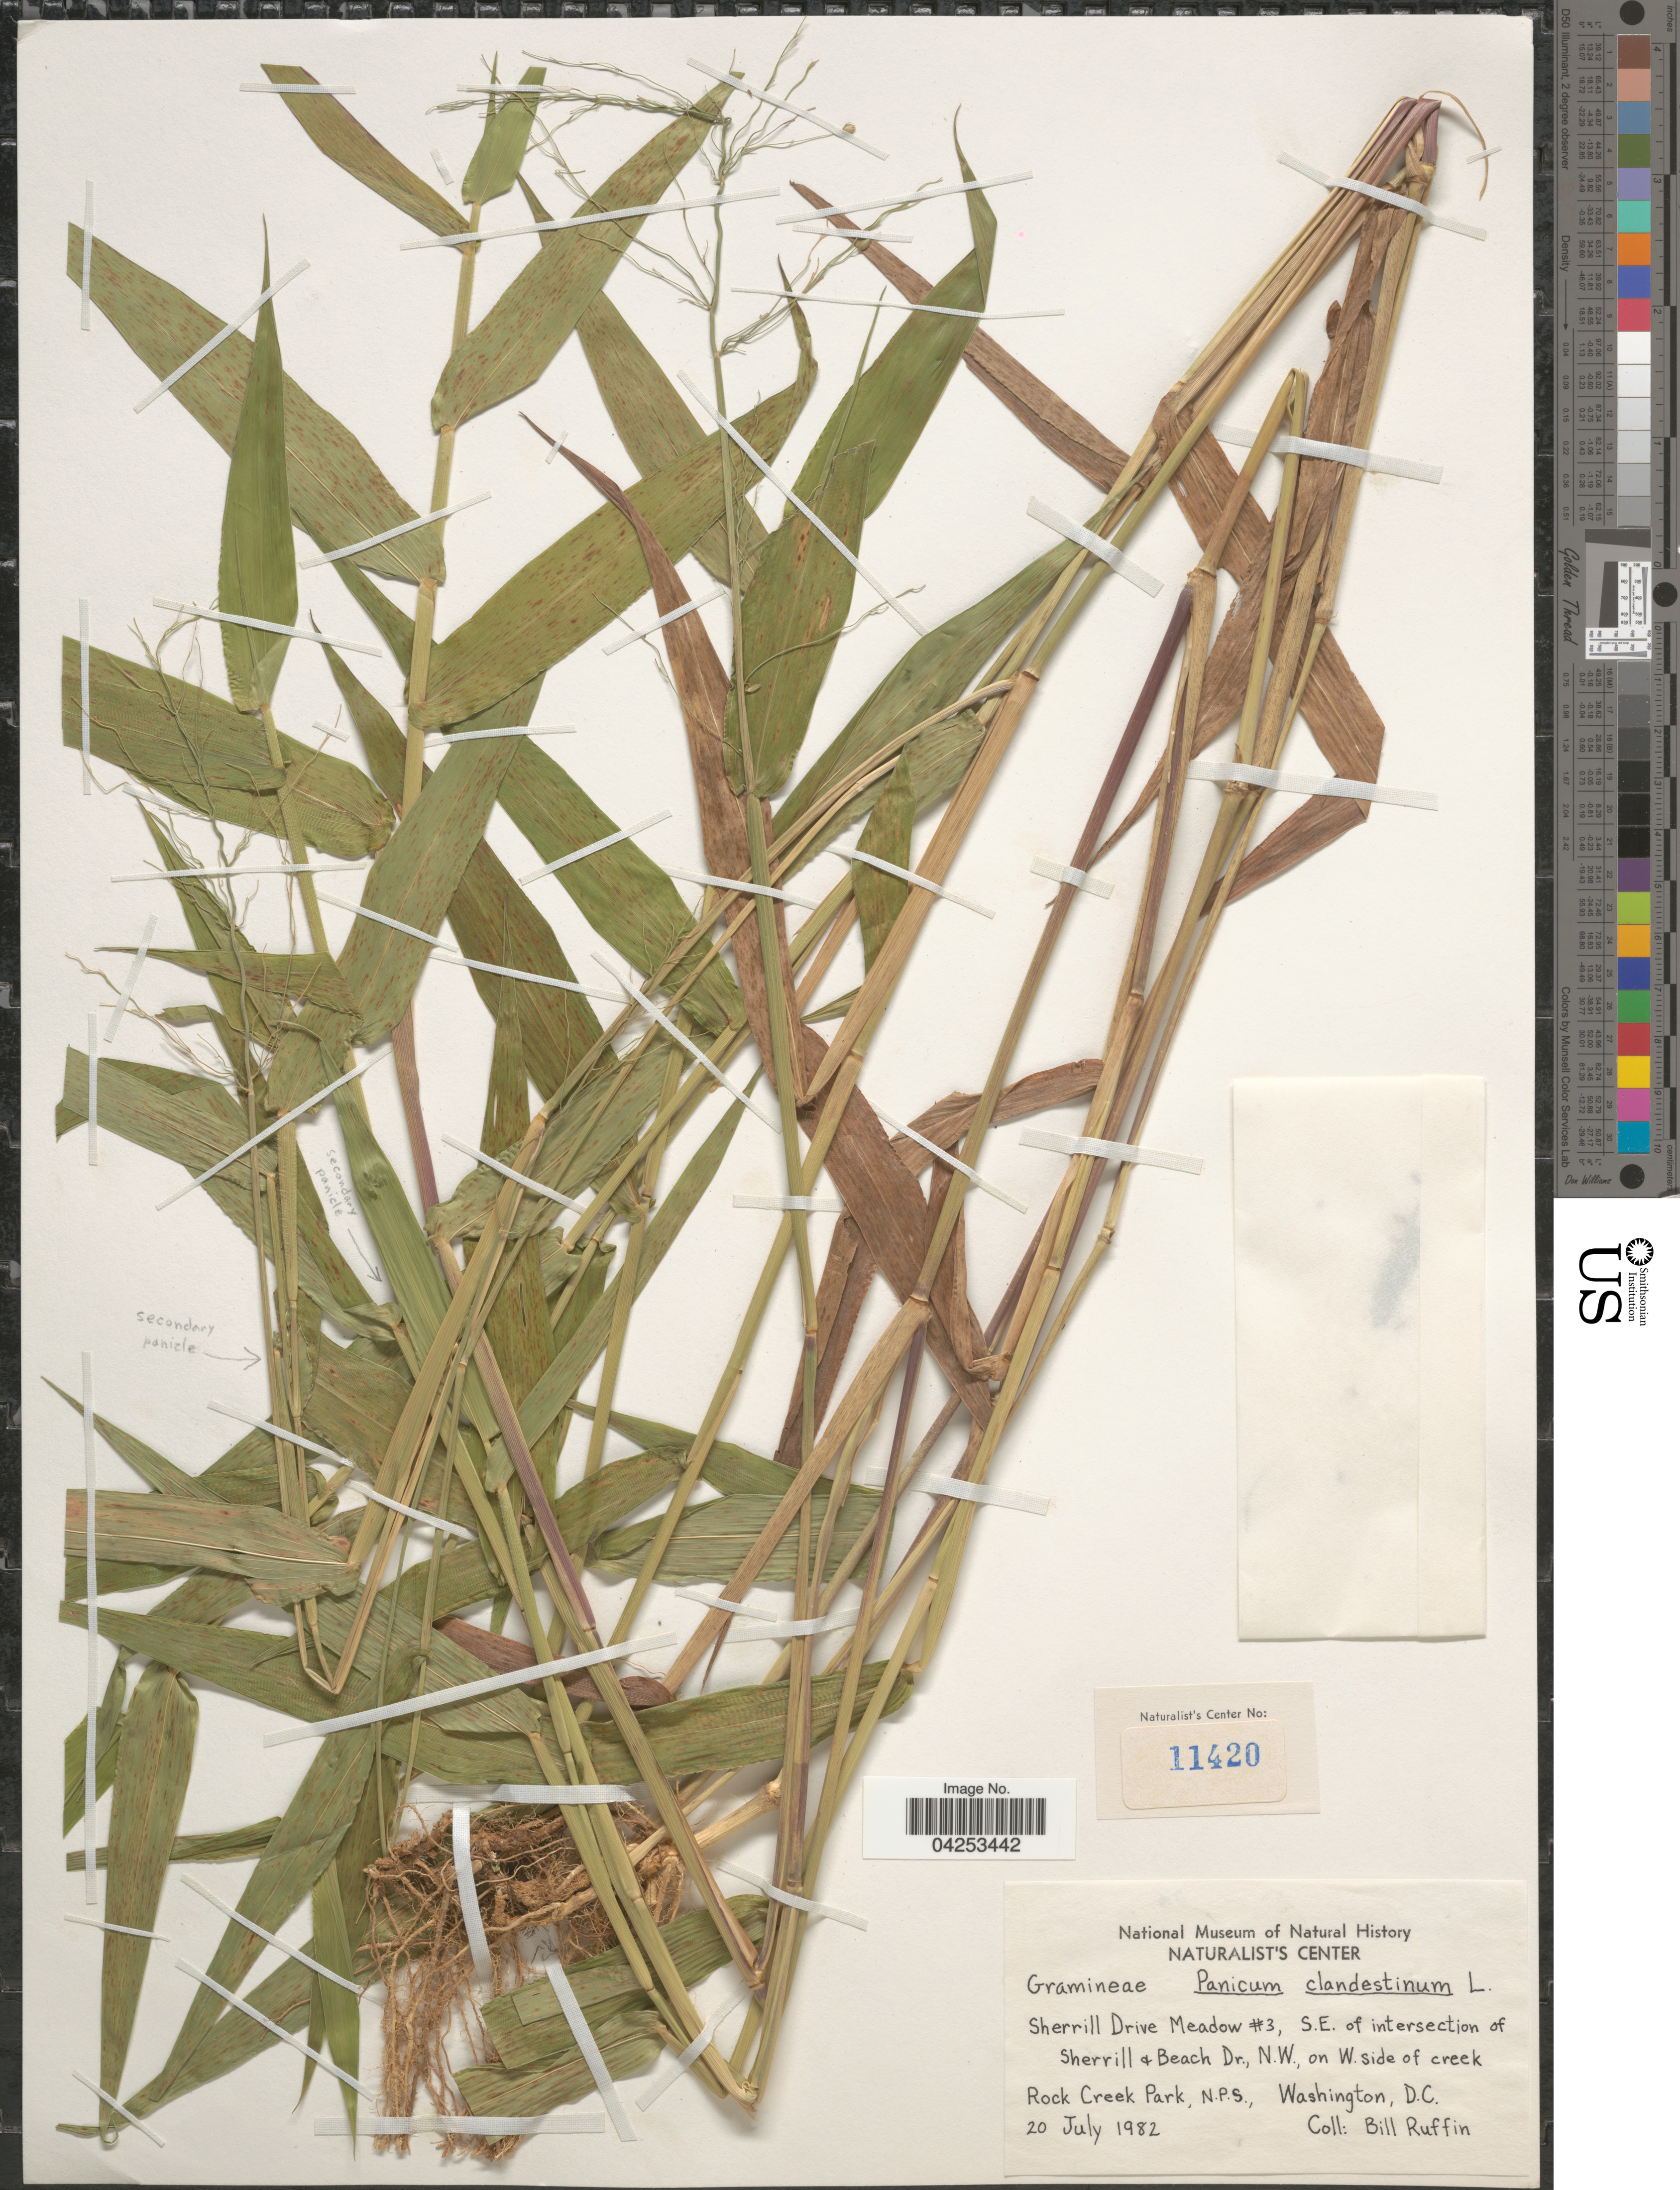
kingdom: Plantae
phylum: Tracheophyta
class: Liliopsida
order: Poales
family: Poaceae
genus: Dichanthelium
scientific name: Dichanthelium clandestinum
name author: (L.) Gould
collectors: B. Ruffin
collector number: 11420?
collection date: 1982-07-20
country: United States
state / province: District of Columbia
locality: Sherrill Drive Meadow #3, S.E. of intersection of Sherrill + Beach Dr., N.W., on W. side of creek Rock Creek Park, N.P.S., Washington, D.C.